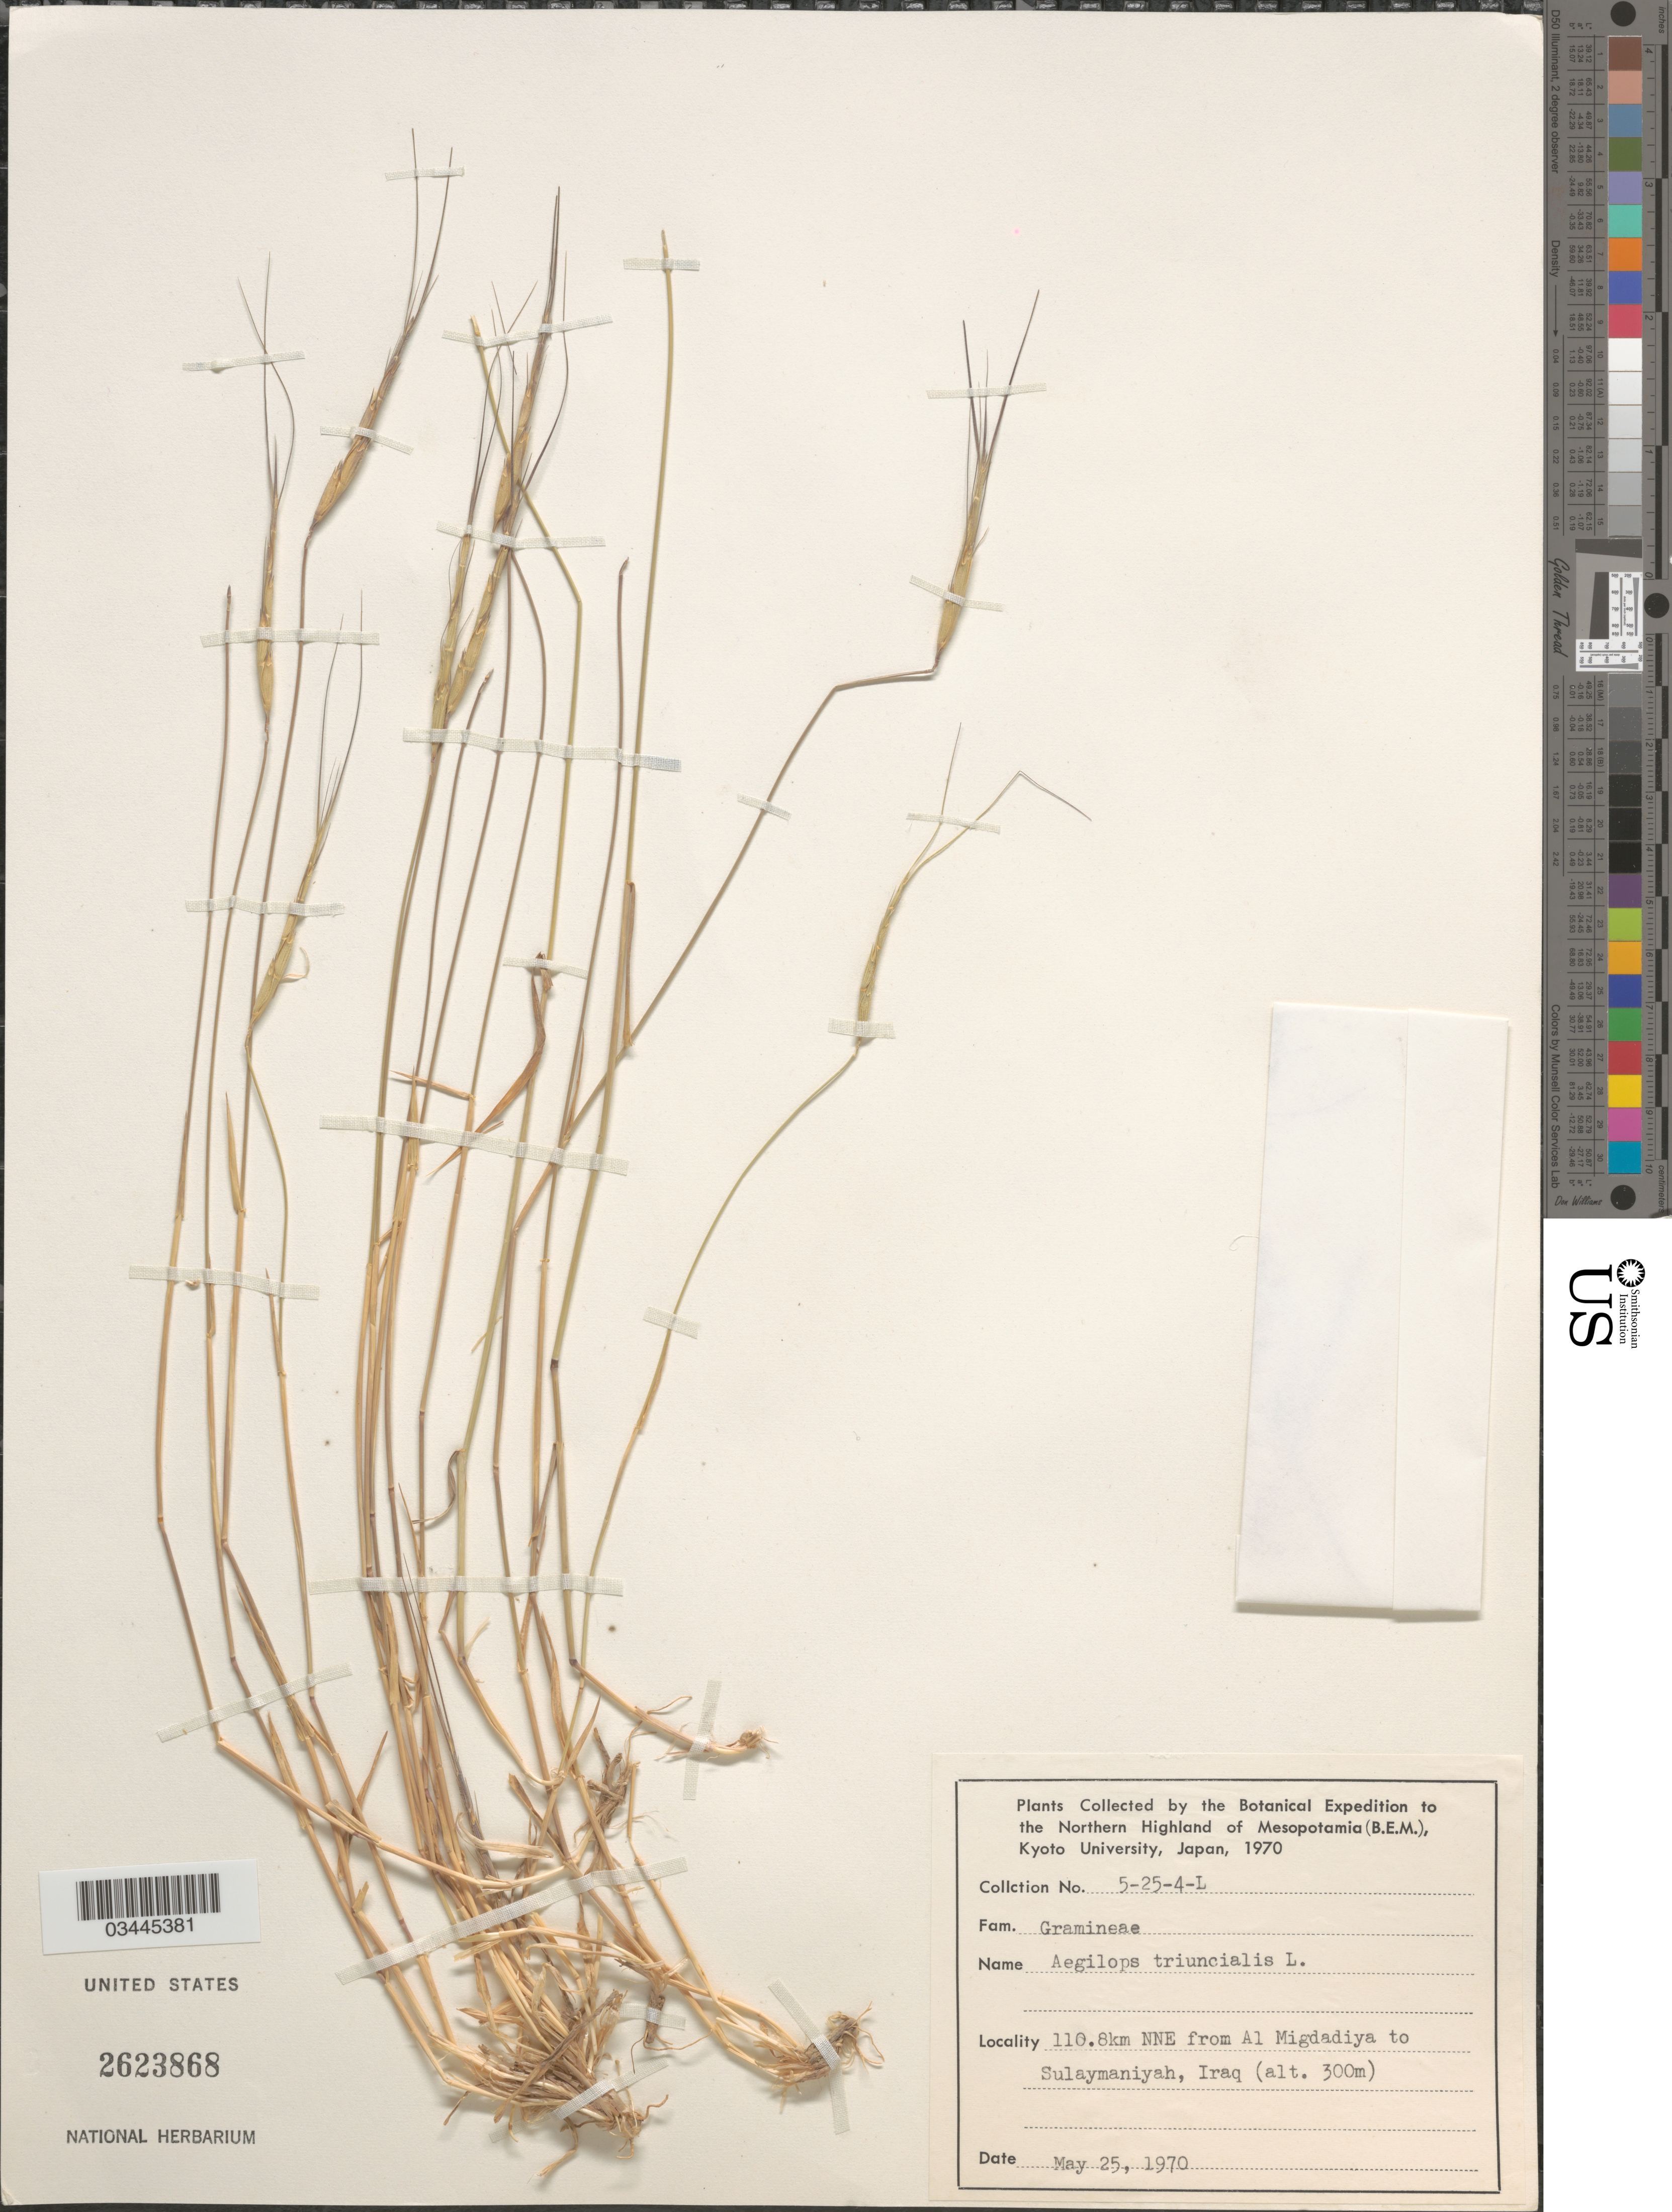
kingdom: Plantae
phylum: Tracheophyta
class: Liliopsida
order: Poales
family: Poaceae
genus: Aegilops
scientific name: Aegilops triuncialis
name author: L.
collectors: Botanical Expedition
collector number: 5-25-4-L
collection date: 1970-05-25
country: Iraq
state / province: As Sulaymānīyah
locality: To the Northern Highland of Mesopotamia (B.E.M.). 110.8km NNE from Al Migdadiya to Sulaymaniyah.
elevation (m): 300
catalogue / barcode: US 2623868